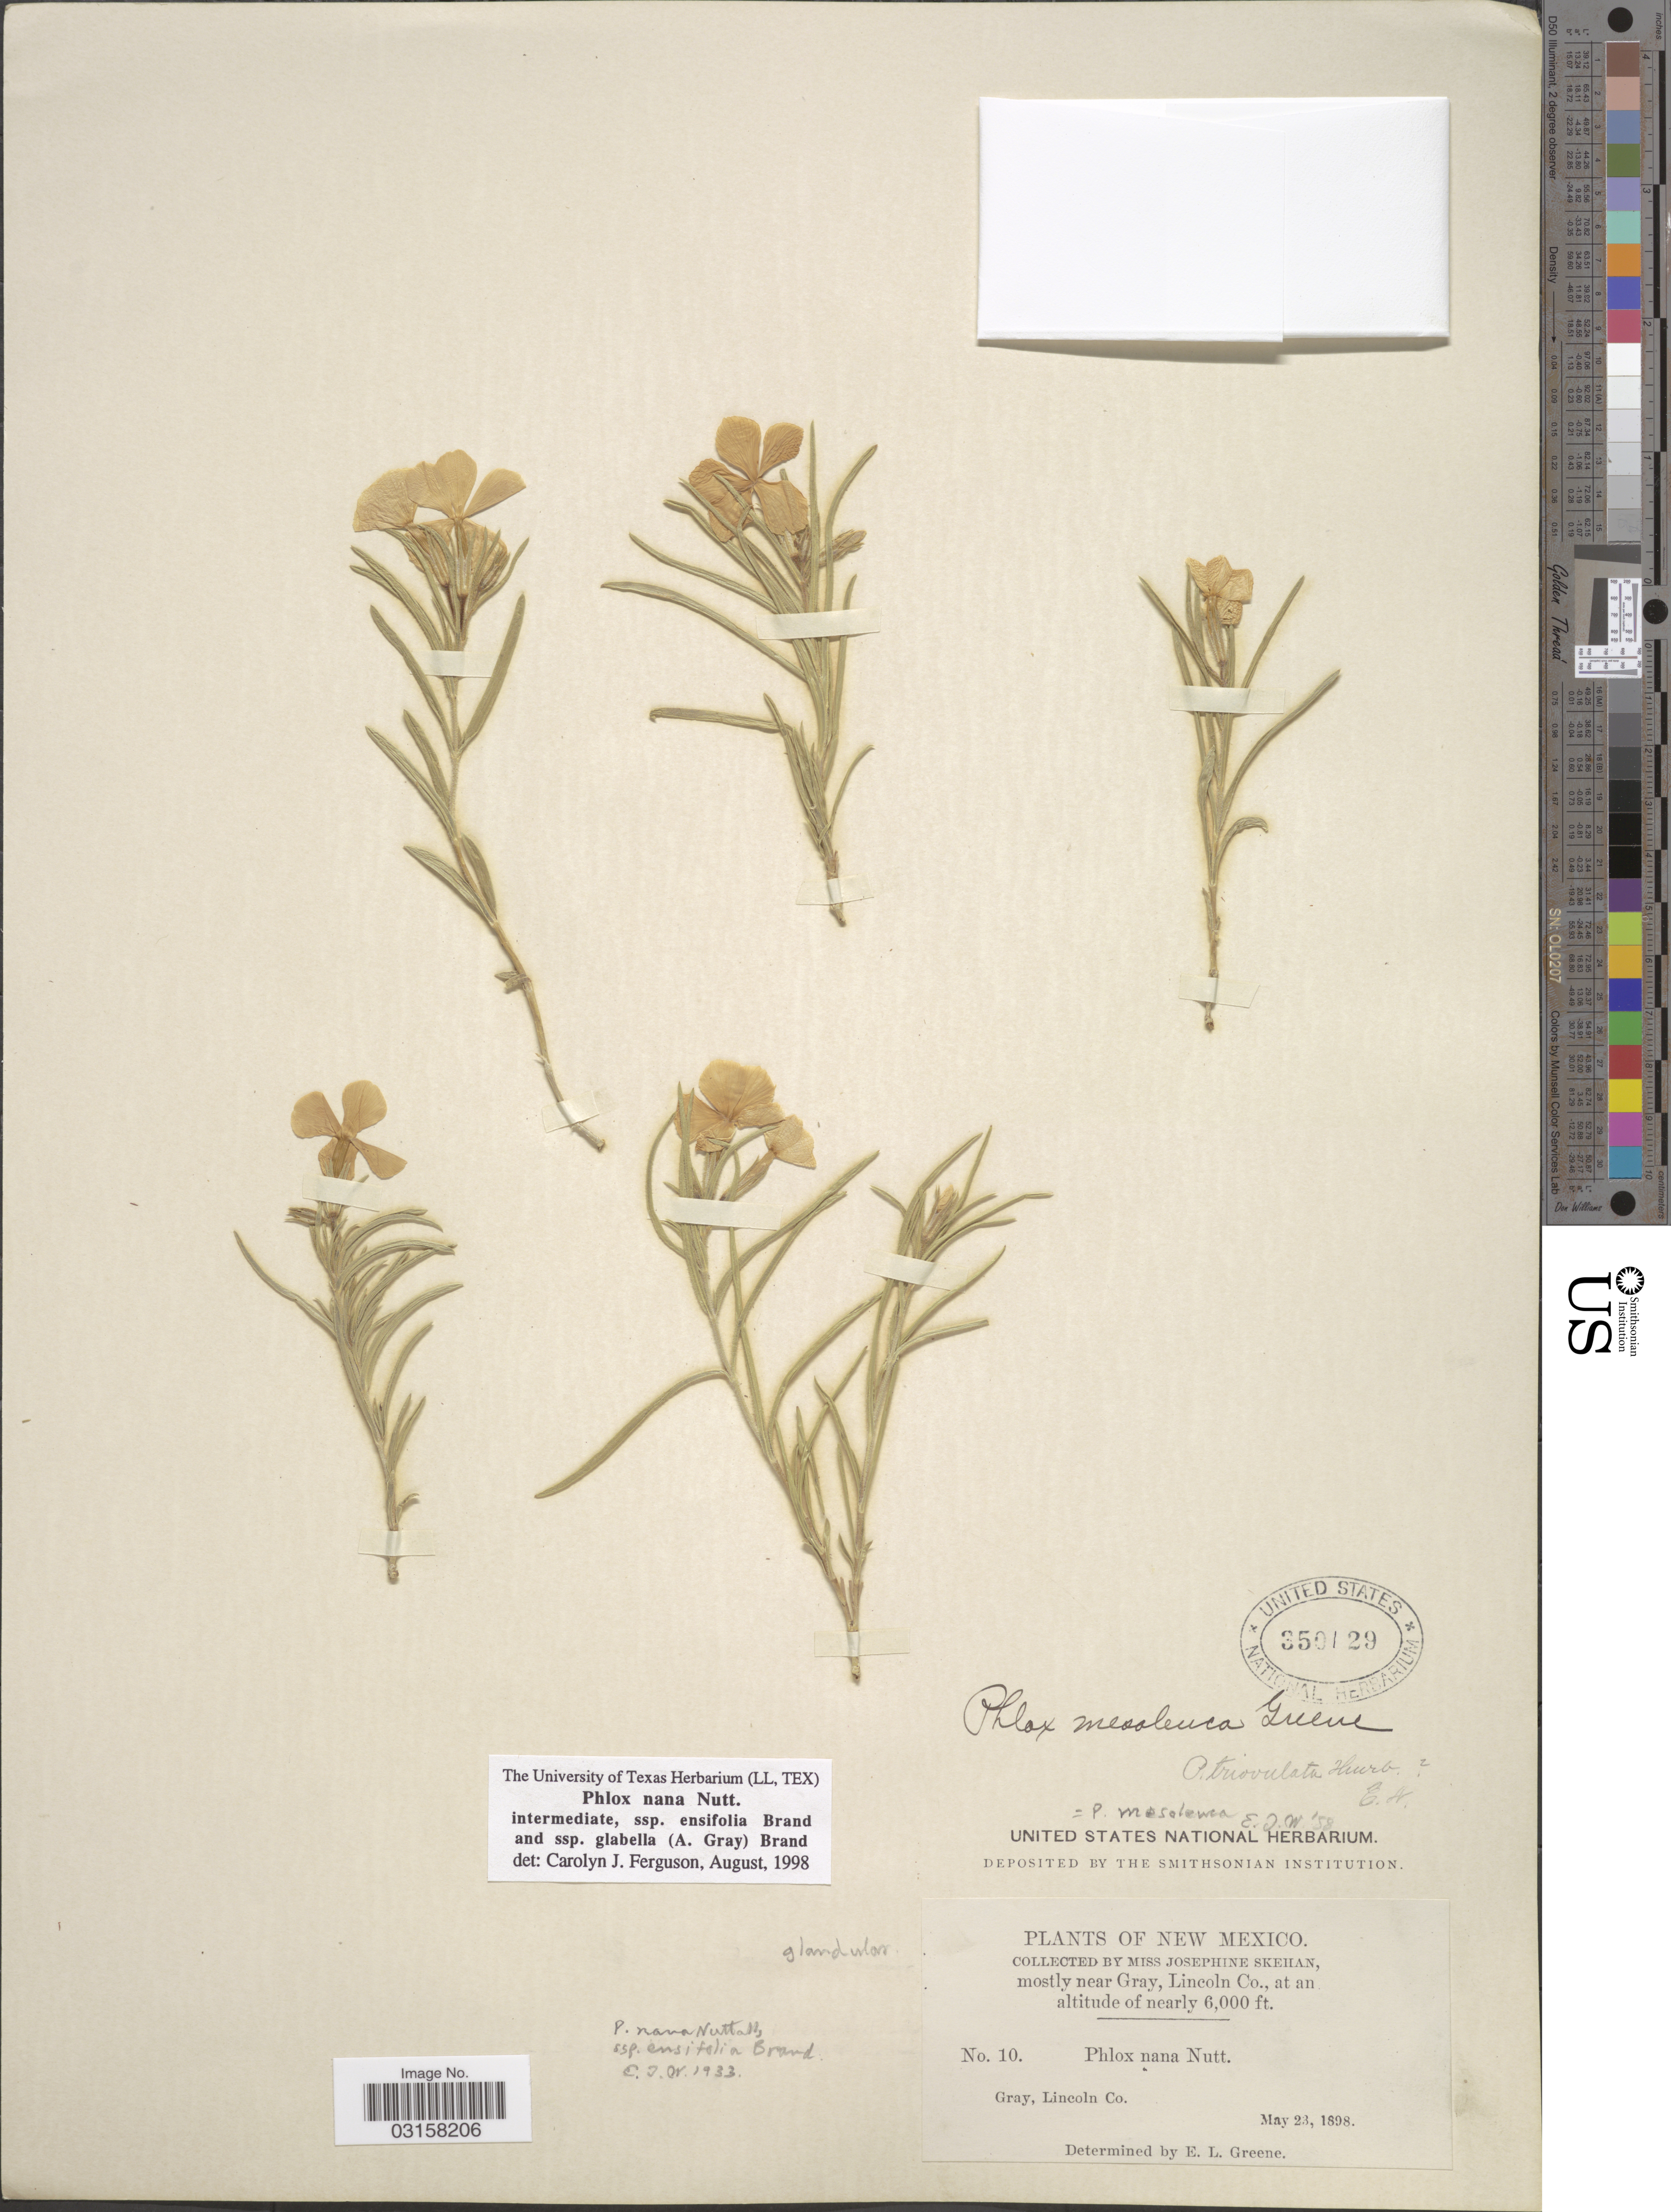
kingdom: Plantae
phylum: Tracheophyta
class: Magnoliopsida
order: Ericales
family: Polemoniaceae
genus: Phlox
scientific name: Phlox triovulata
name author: Thurb. ex Torr.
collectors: J. Skehan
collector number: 10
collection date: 1898-05-23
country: United States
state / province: New Mexico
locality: Mostly near Gray, Lincoln Co. Gray, Lincoln Co.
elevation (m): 1829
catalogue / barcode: US 350129